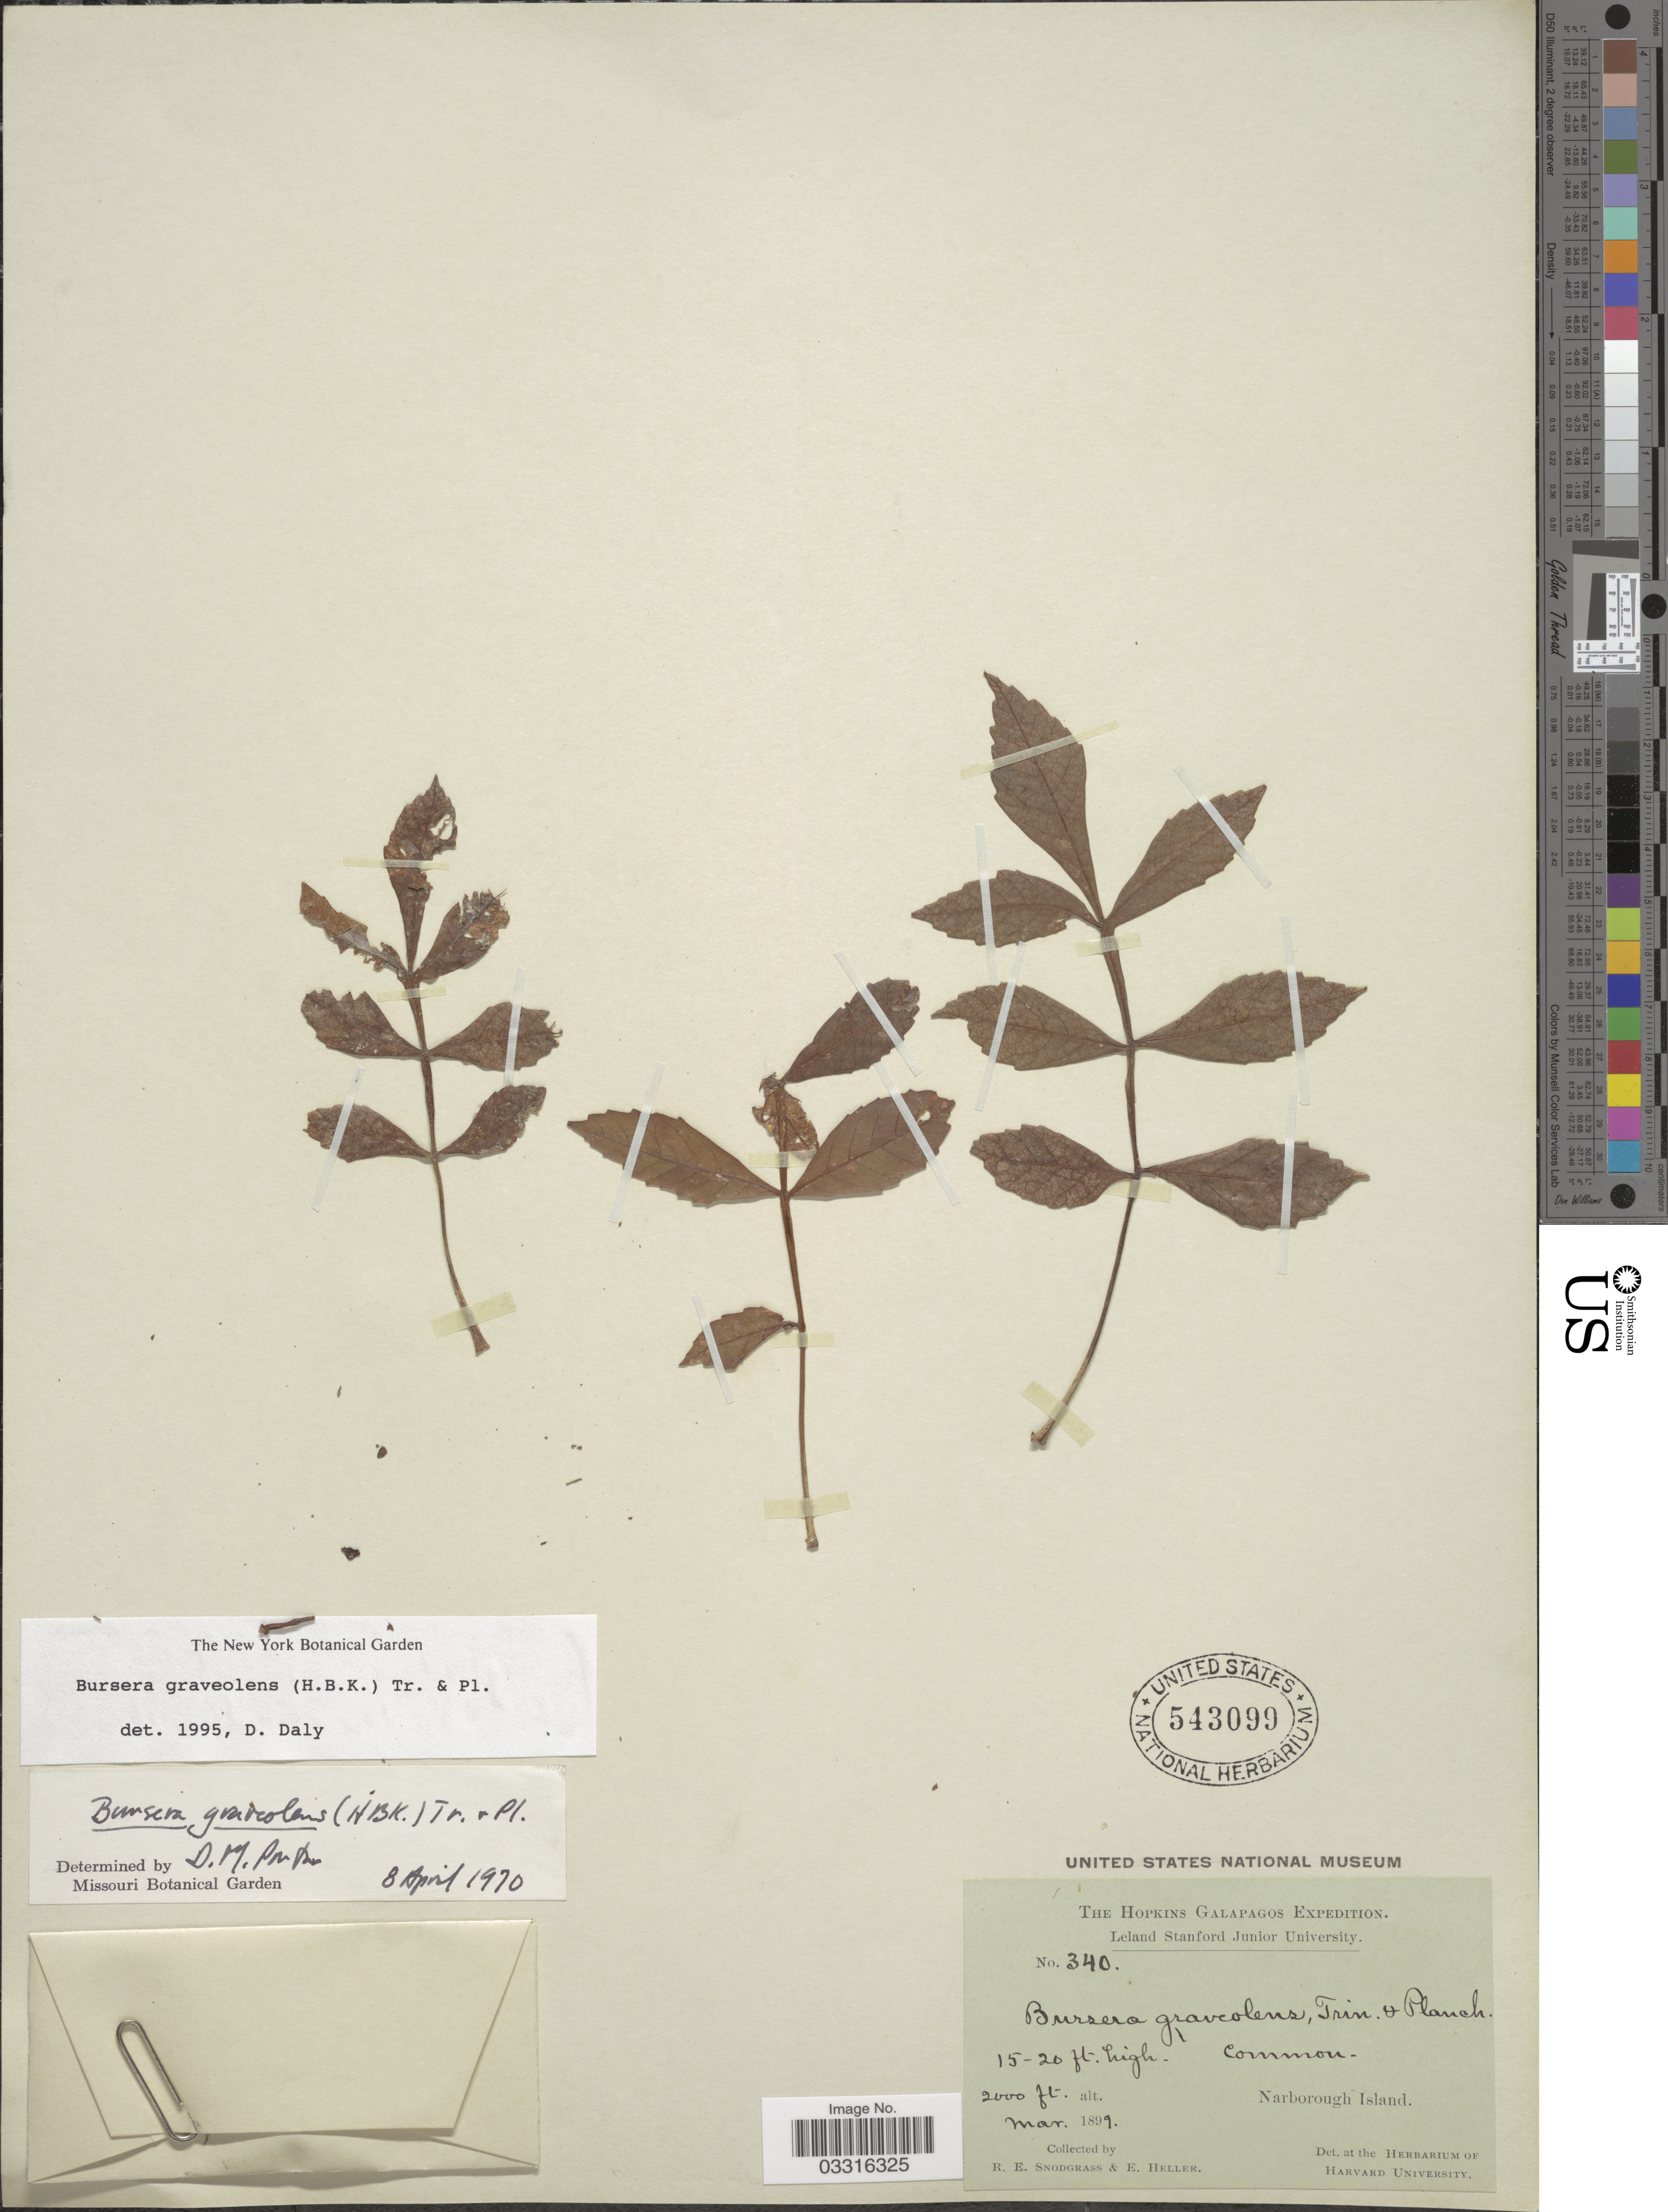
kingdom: Plantae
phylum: Tracheophyta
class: Magnoliopsida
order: Sapindales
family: Burseraceae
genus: Bursera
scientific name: Bursera graveolens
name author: (Kunth) Triana & Planch.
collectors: R. E. Snodgrass & E. Heller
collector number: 340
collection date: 1899-03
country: Ecuador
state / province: Colón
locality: Galapagos, Narborough Island.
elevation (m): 610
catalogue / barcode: US 543099